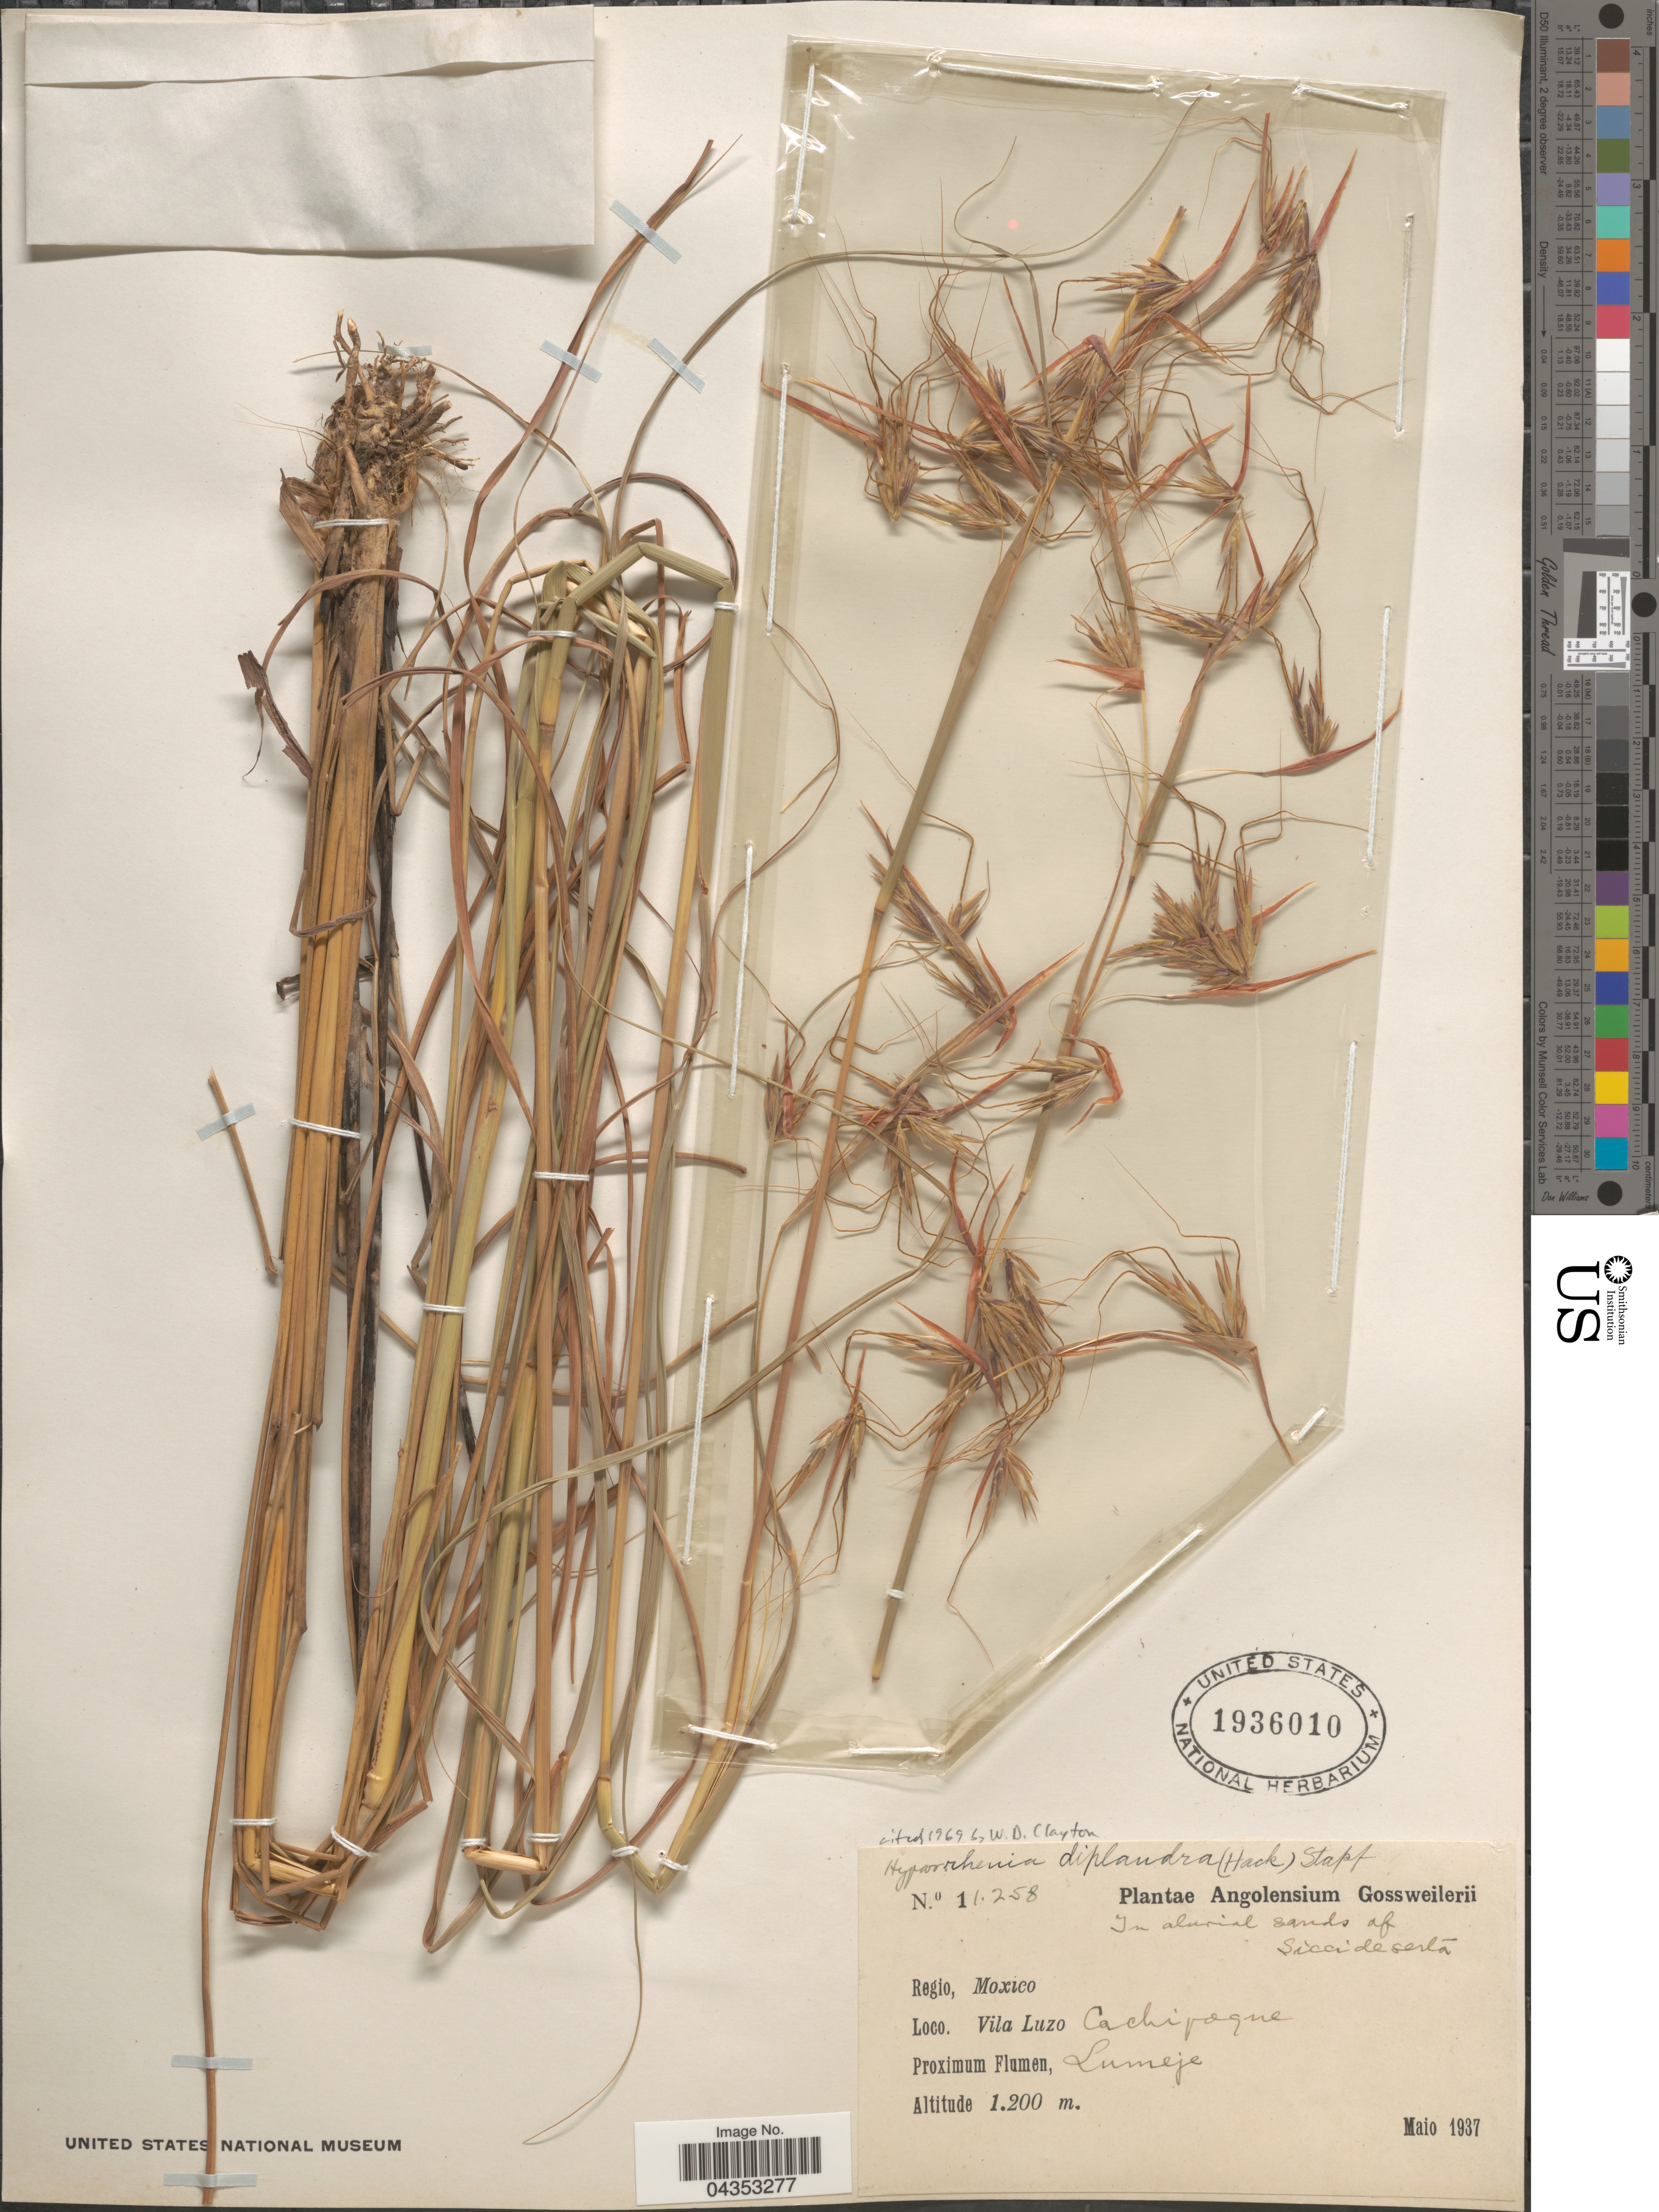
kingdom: Plantae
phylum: Tracheophyta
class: Liliopsida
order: Poales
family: Poaceae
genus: Hyparrhenia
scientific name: Hyparrhenia diplandra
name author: (Hack.) Stapf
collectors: -. Gossweiler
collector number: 11258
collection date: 1937-05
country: Angola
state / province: Moxico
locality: Regio, Moxico. Vila Luzo Cachipaque. Proximum Flumen, Lumeje.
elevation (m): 1200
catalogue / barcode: US 1936010